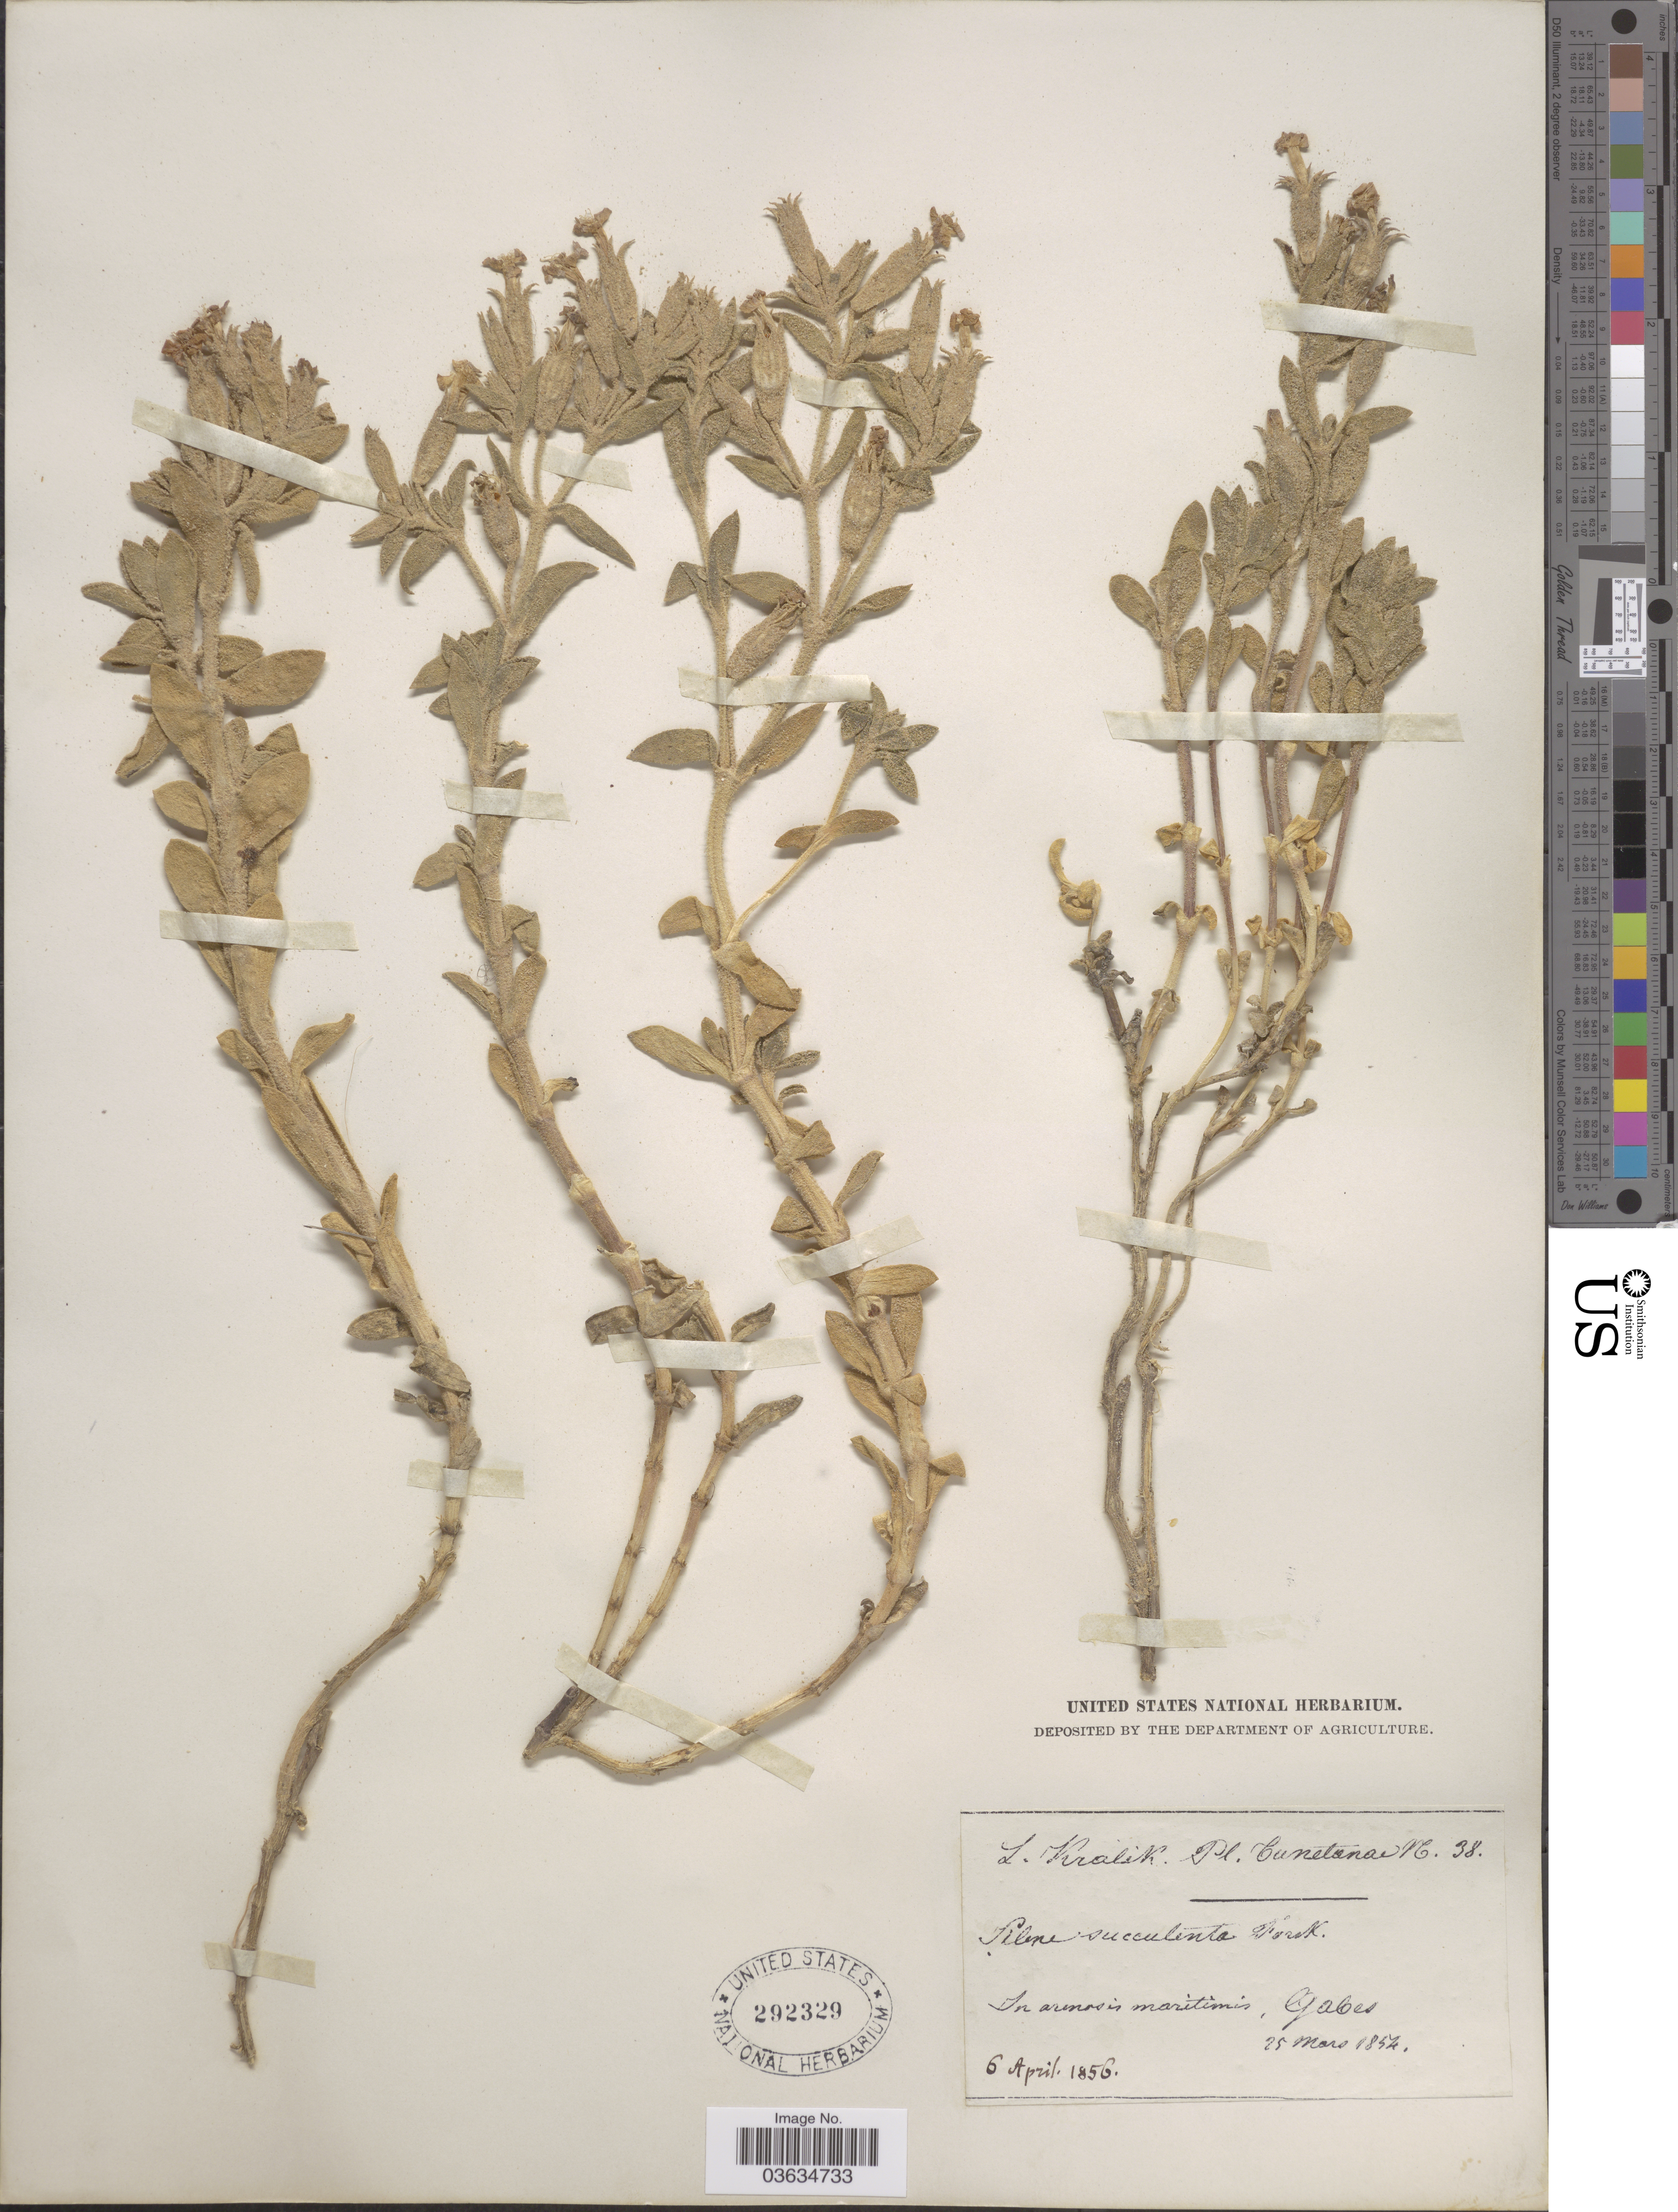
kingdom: Plantae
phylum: Tracheophyta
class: Magnoliopsida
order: Caryophyllales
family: Caryophyllaceae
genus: Silene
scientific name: Silene succulenta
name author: Forssk.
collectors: L. Kralik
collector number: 38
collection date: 1854-03-25/1856-04-06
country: Tunisia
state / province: Gabès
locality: Tunetanae. In arenosis maritimis.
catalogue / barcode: US 292329